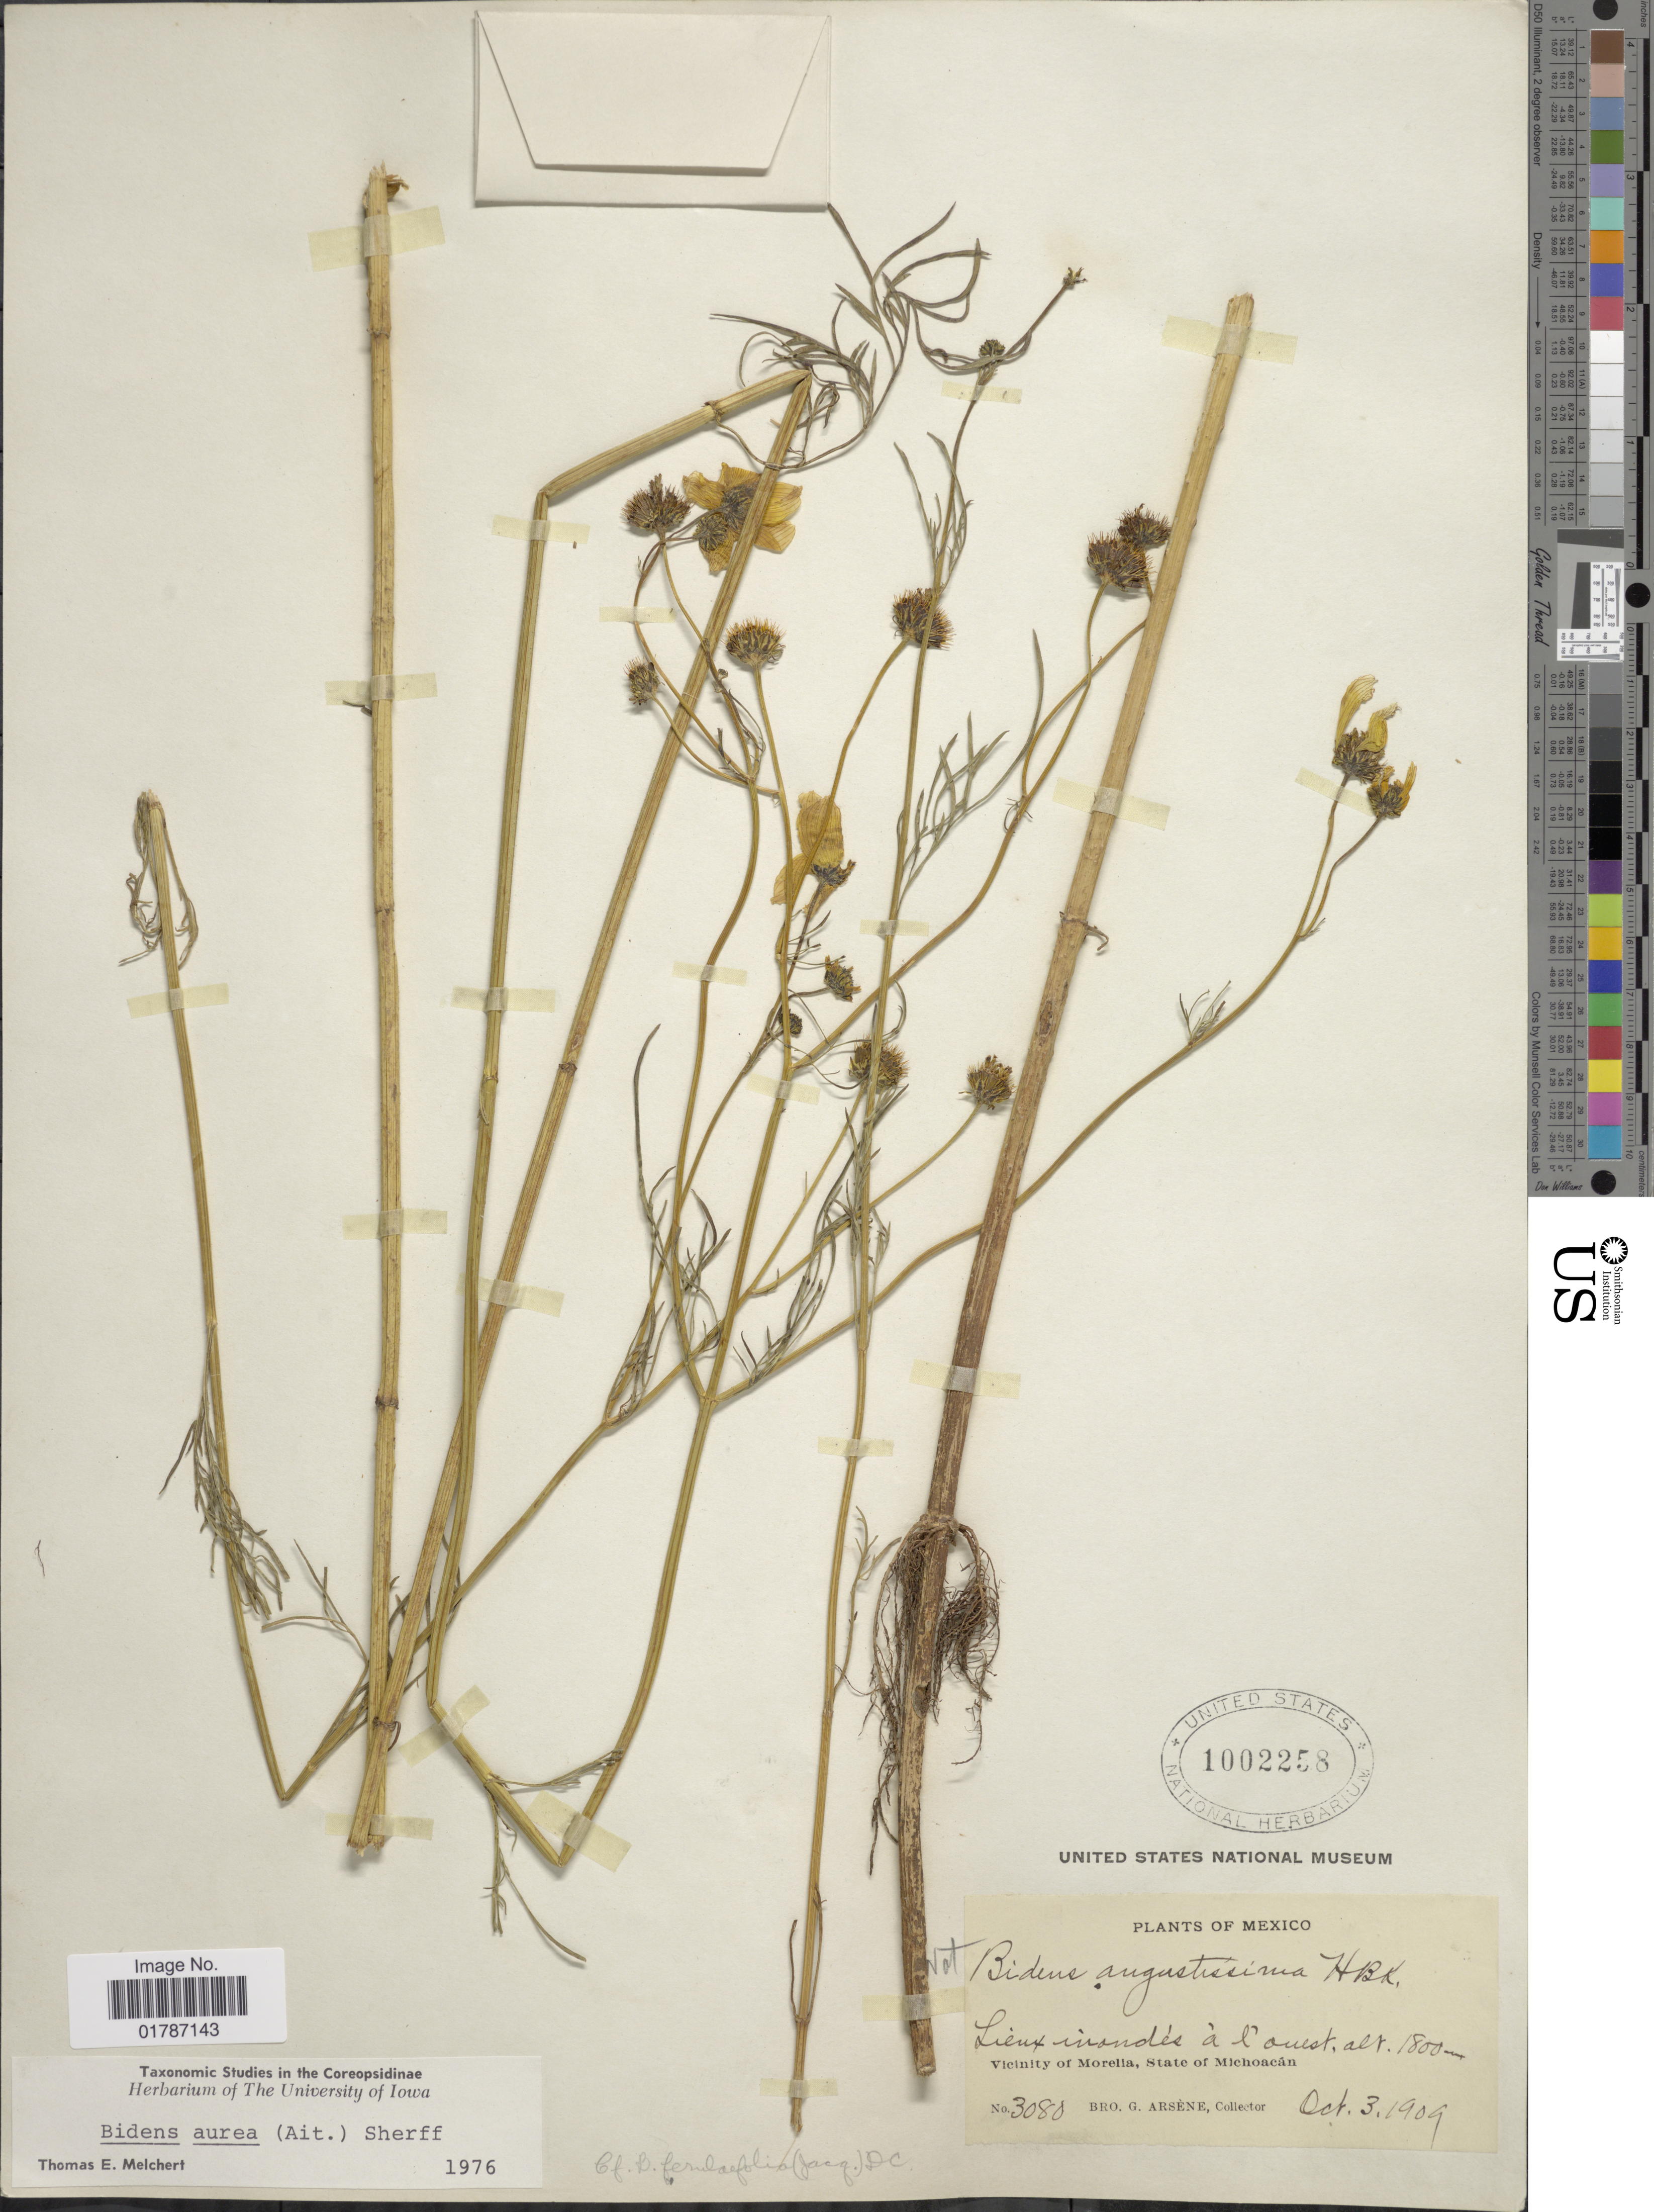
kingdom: Plantae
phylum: Tracheophyta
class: Magnoliopsida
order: Asterales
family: Asteraceae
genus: Bidens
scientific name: Bidens aurea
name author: (Aiton) Sherff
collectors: Bro. G. Arsène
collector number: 3080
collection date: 1909-10-03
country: Mexico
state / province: Michoacán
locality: Lieux inondes a l' ouest, Vicinity of Morelia, State of Michoacan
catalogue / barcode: US 1002258